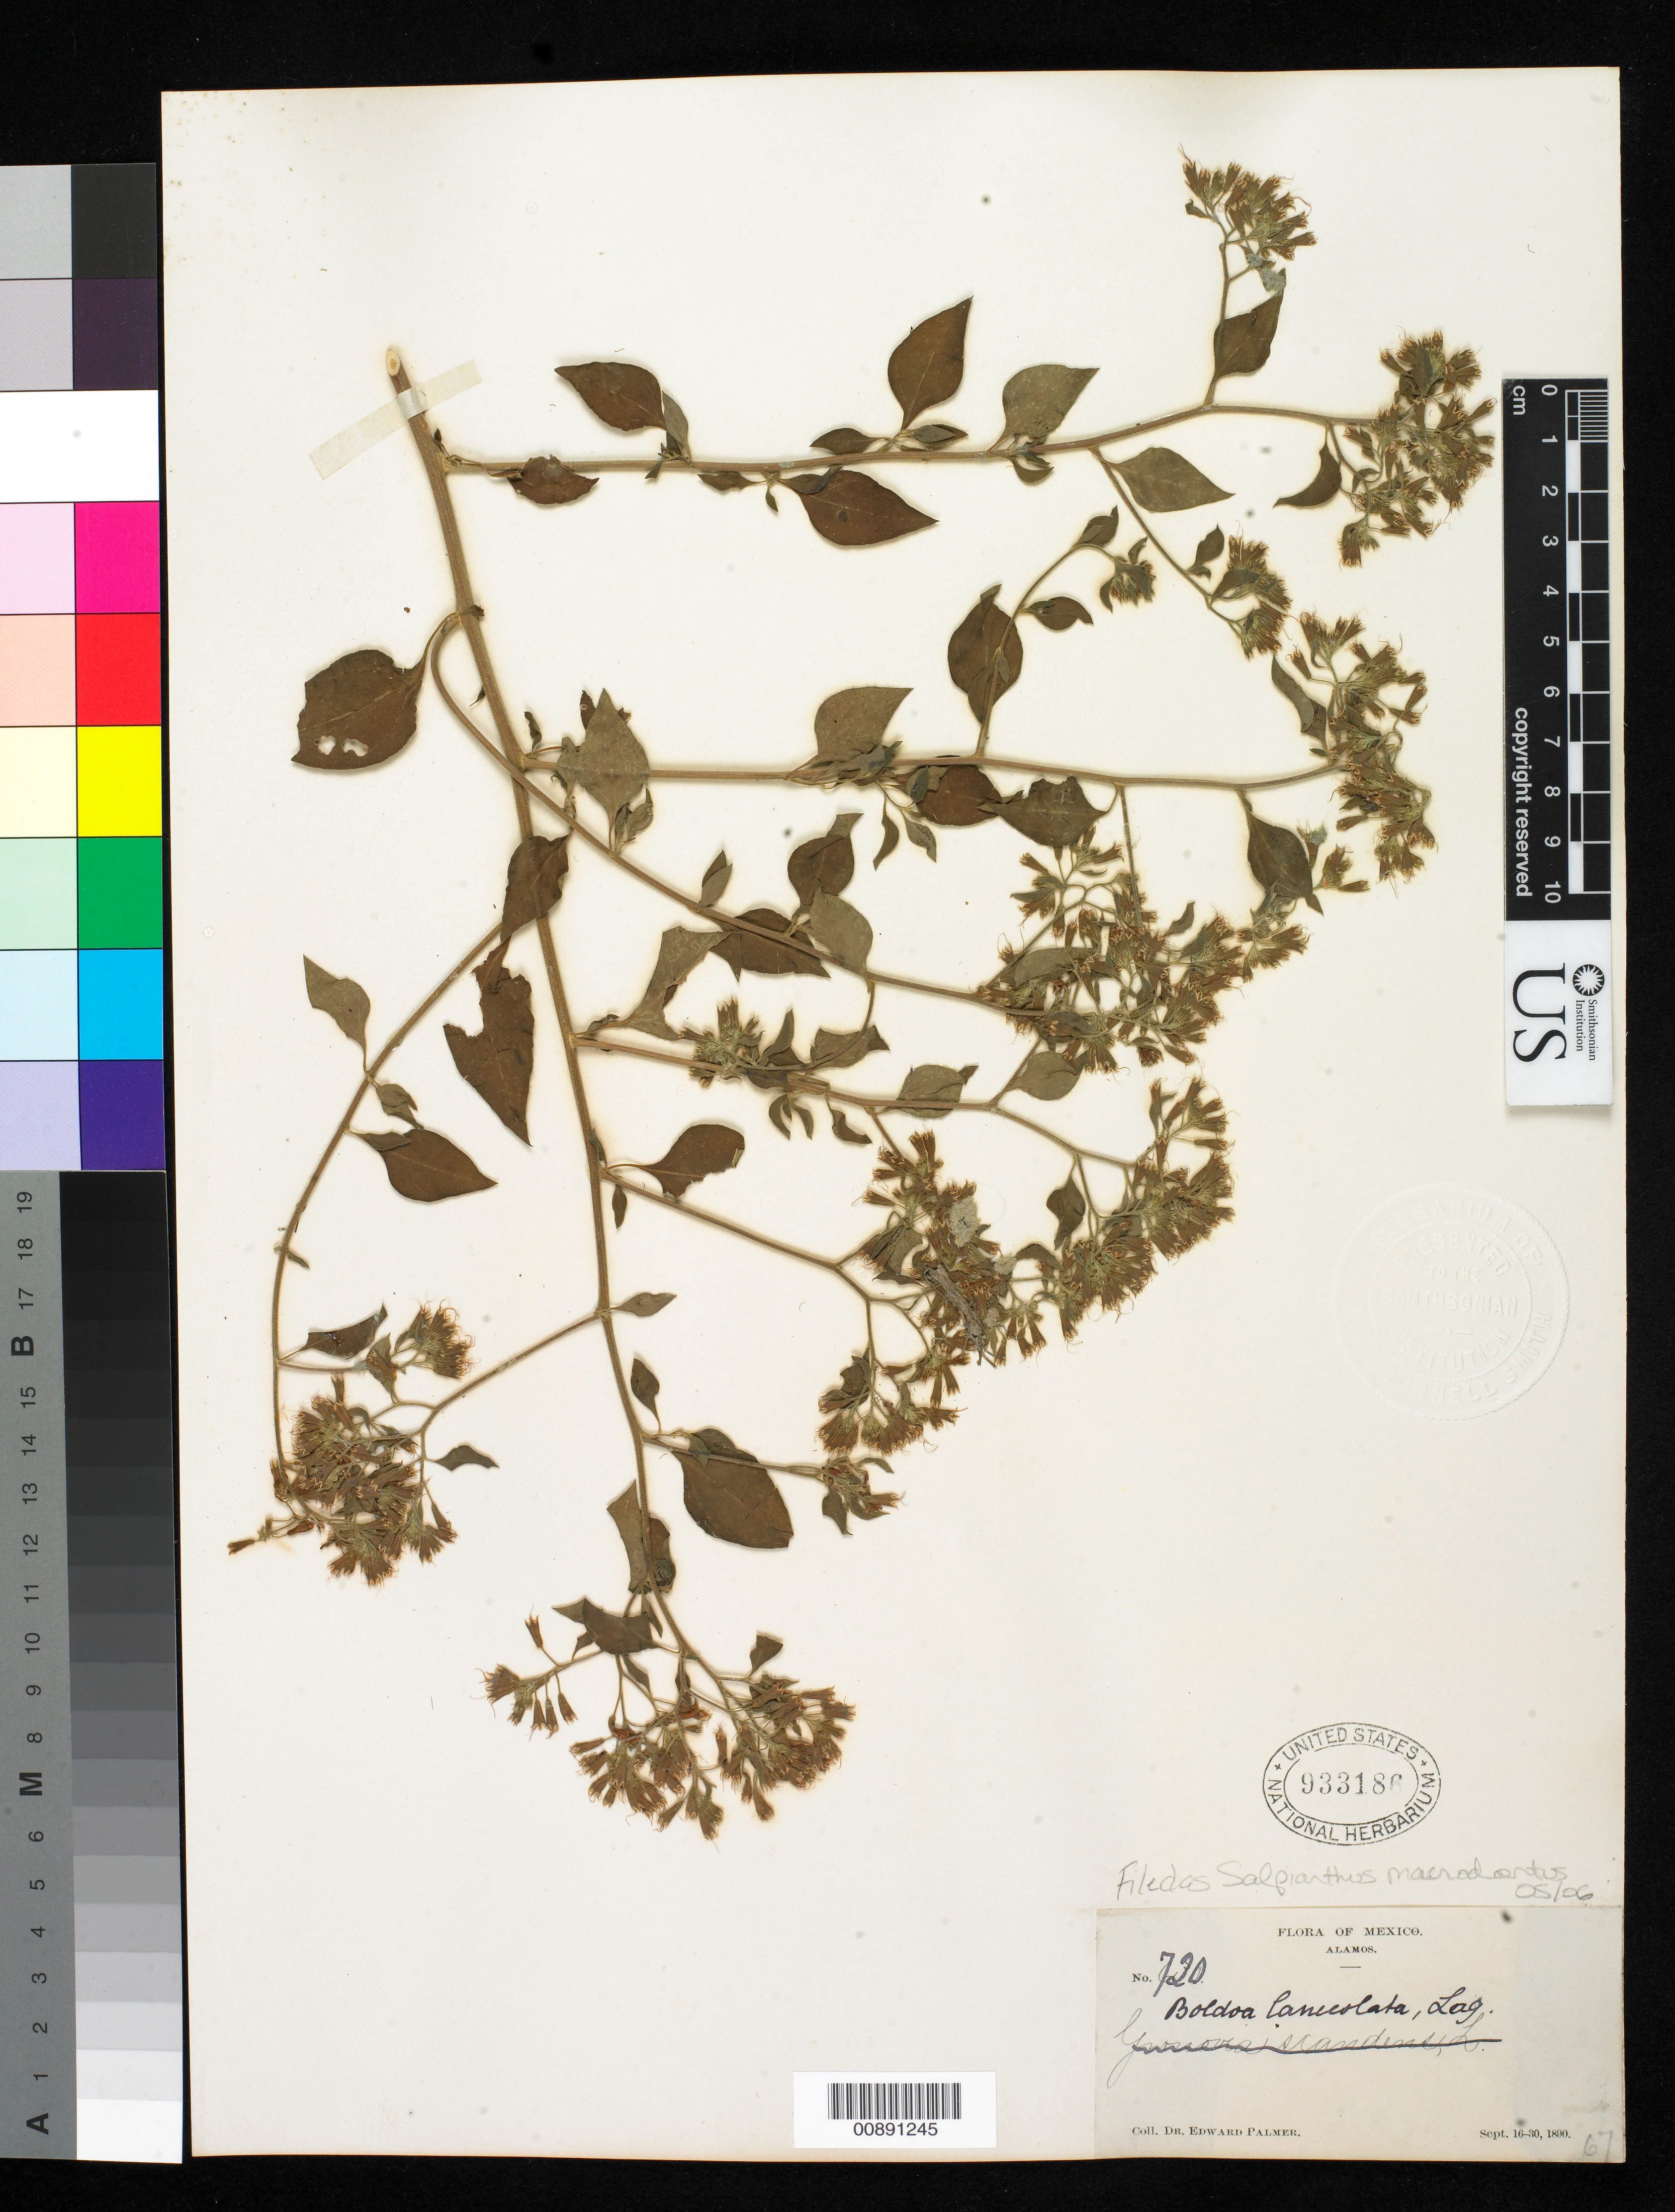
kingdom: Plantae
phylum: Tracheophyta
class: Magnoliopsida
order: Caryophyllales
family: Nyctaginaceae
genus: Salpianthus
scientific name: Salpianthus macrodontus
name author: Standl.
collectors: E. Palmer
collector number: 720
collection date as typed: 16 Sep 1890 to 30 Sep 1890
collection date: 1890-09-16/1890-09-30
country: Mexico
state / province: Sonora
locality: Alamos, Sonora.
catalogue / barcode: US 933186